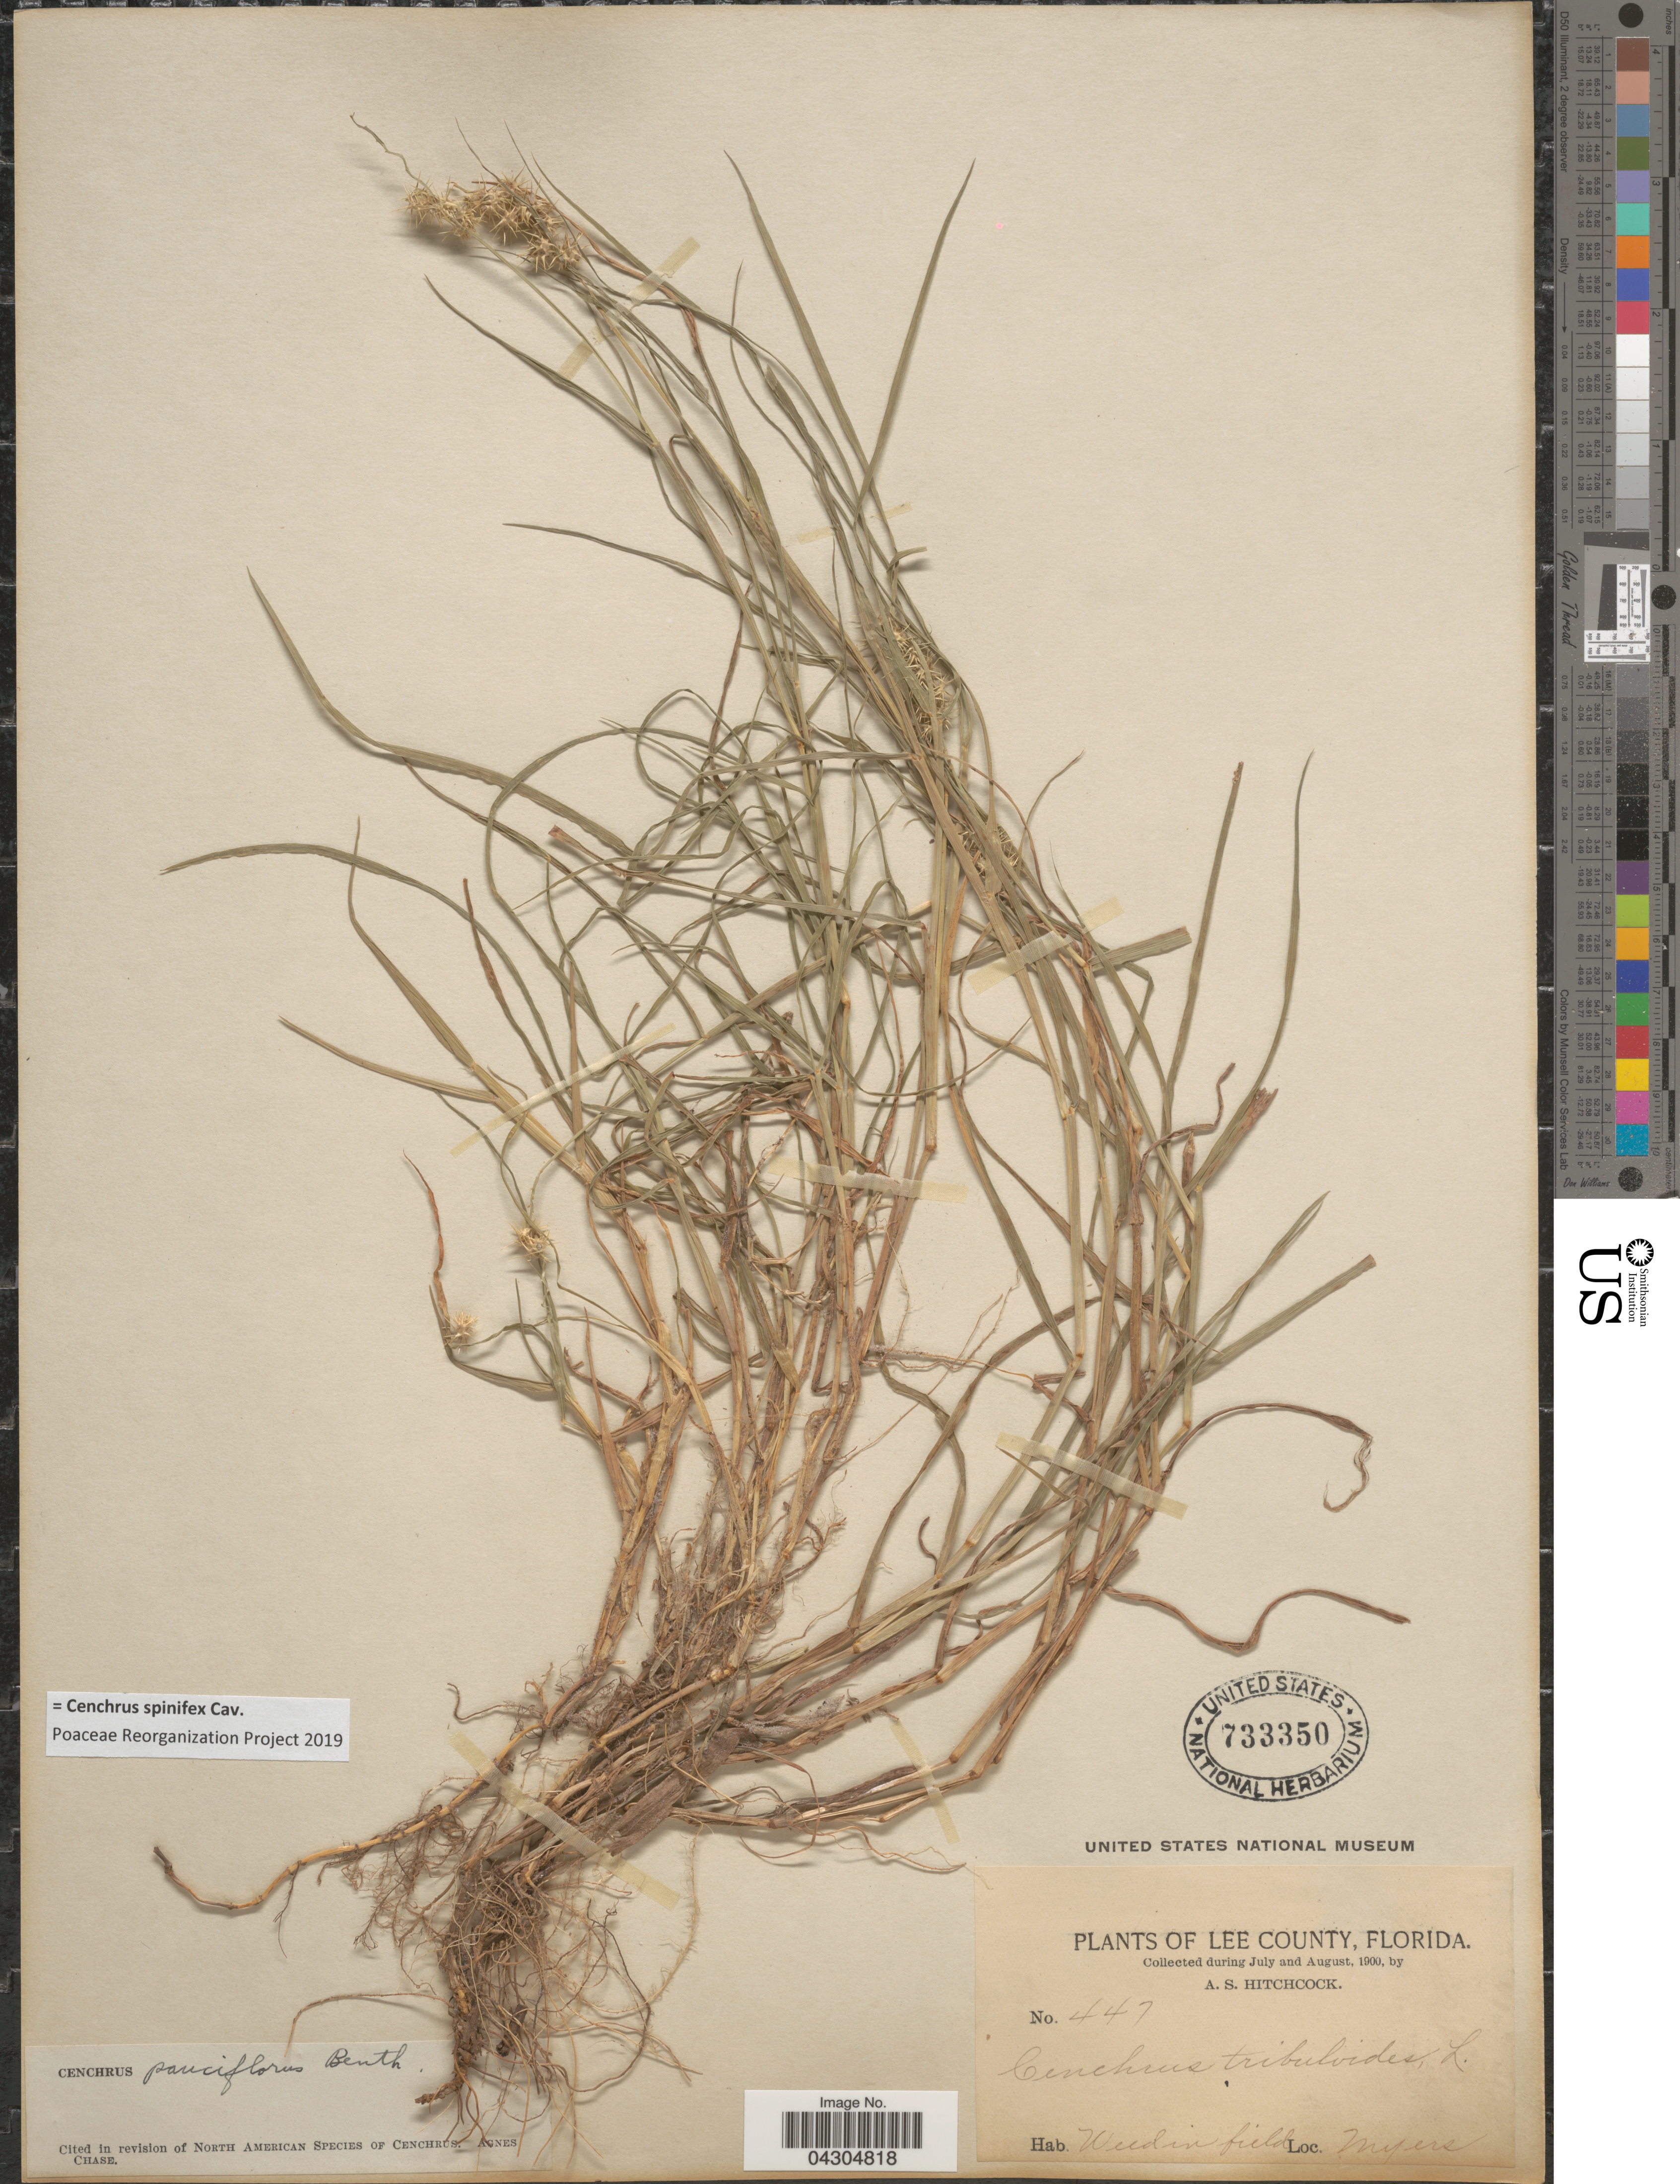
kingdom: Plantae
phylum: Tracheophyta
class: Liliopsida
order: Poales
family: Poaceae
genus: Cenchrus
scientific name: Cenchrus spinifex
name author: Cav.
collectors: A. S. Hitchcock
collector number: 447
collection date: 1900-07/1900-08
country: United States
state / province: Florida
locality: Lee County. Myers.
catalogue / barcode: US 733350